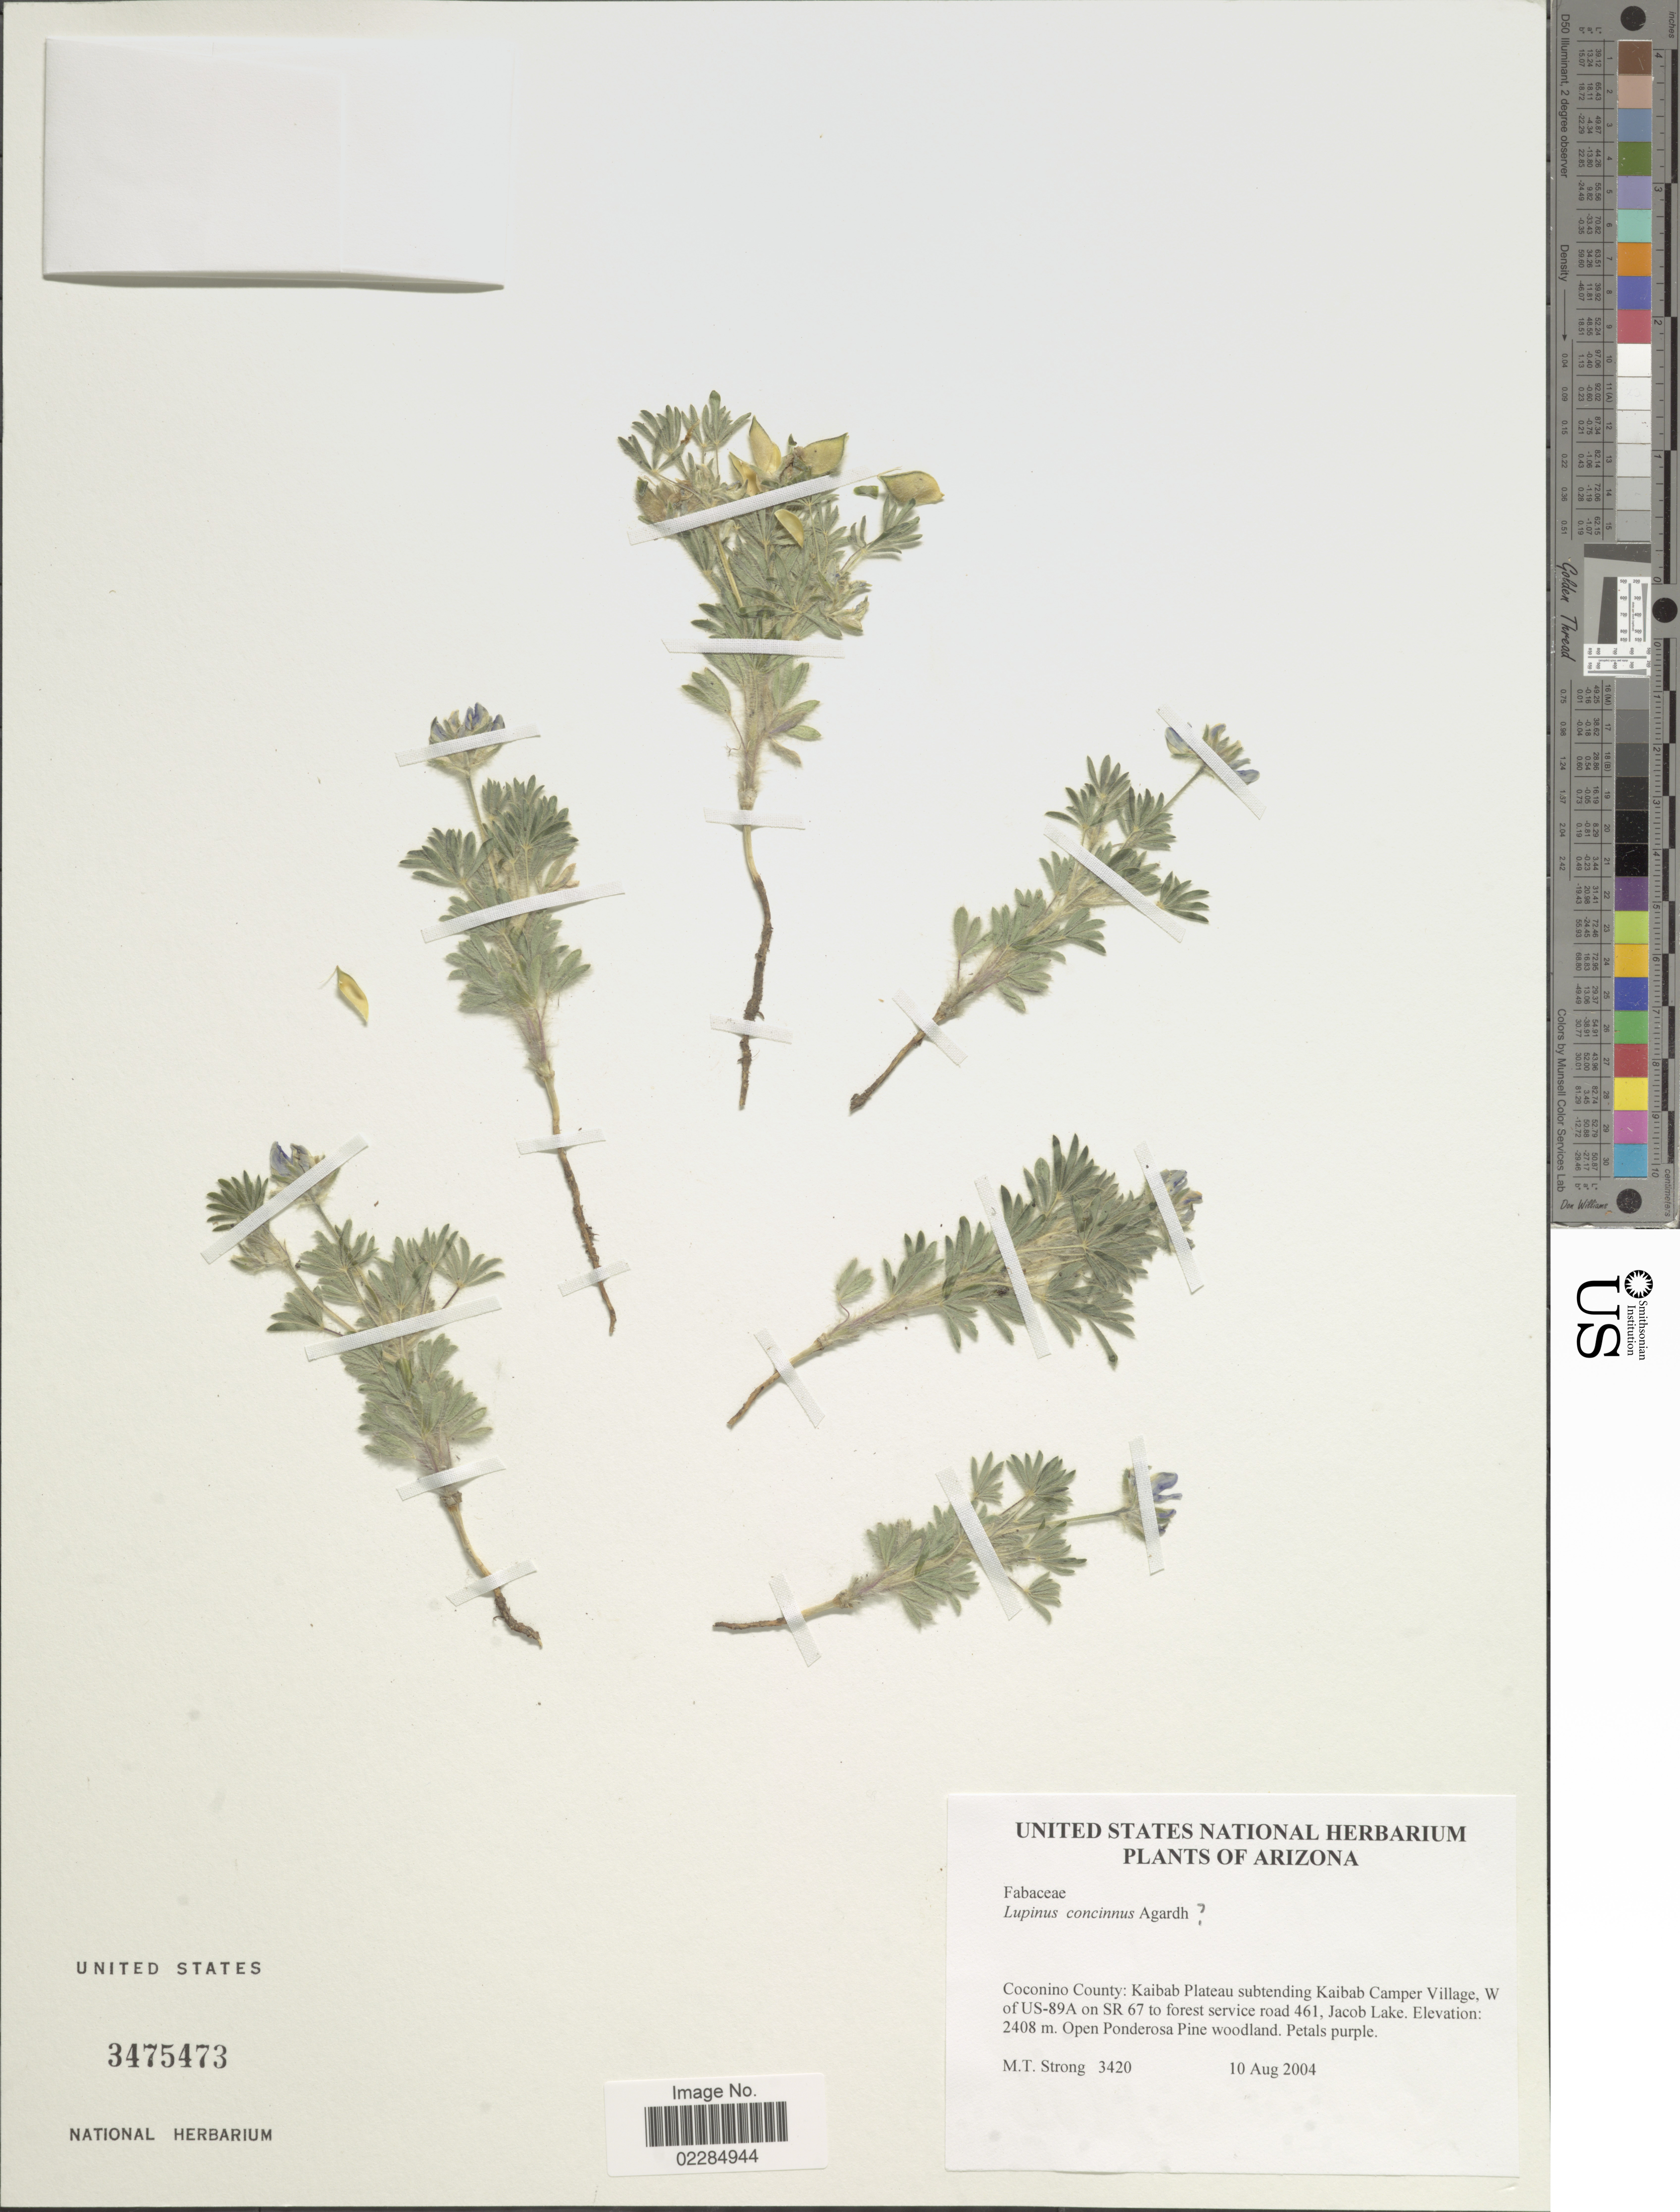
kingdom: Plantae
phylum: Tracheophyta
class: Magnoliopsida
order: Fabales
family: Fabaceae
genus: Lupinus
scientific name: Lupinus concinnus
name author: J. Agardh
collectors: M. T. Strong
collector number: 3450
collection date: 2004-08-10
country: United States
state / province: Arizona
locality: Coconino County: Kaibab Plateau subtending Kaibab Camper Village. W of US- 89A on SR 67 to forest service road 461, Jacob Lake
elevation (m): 2408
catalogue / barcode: US 3475473